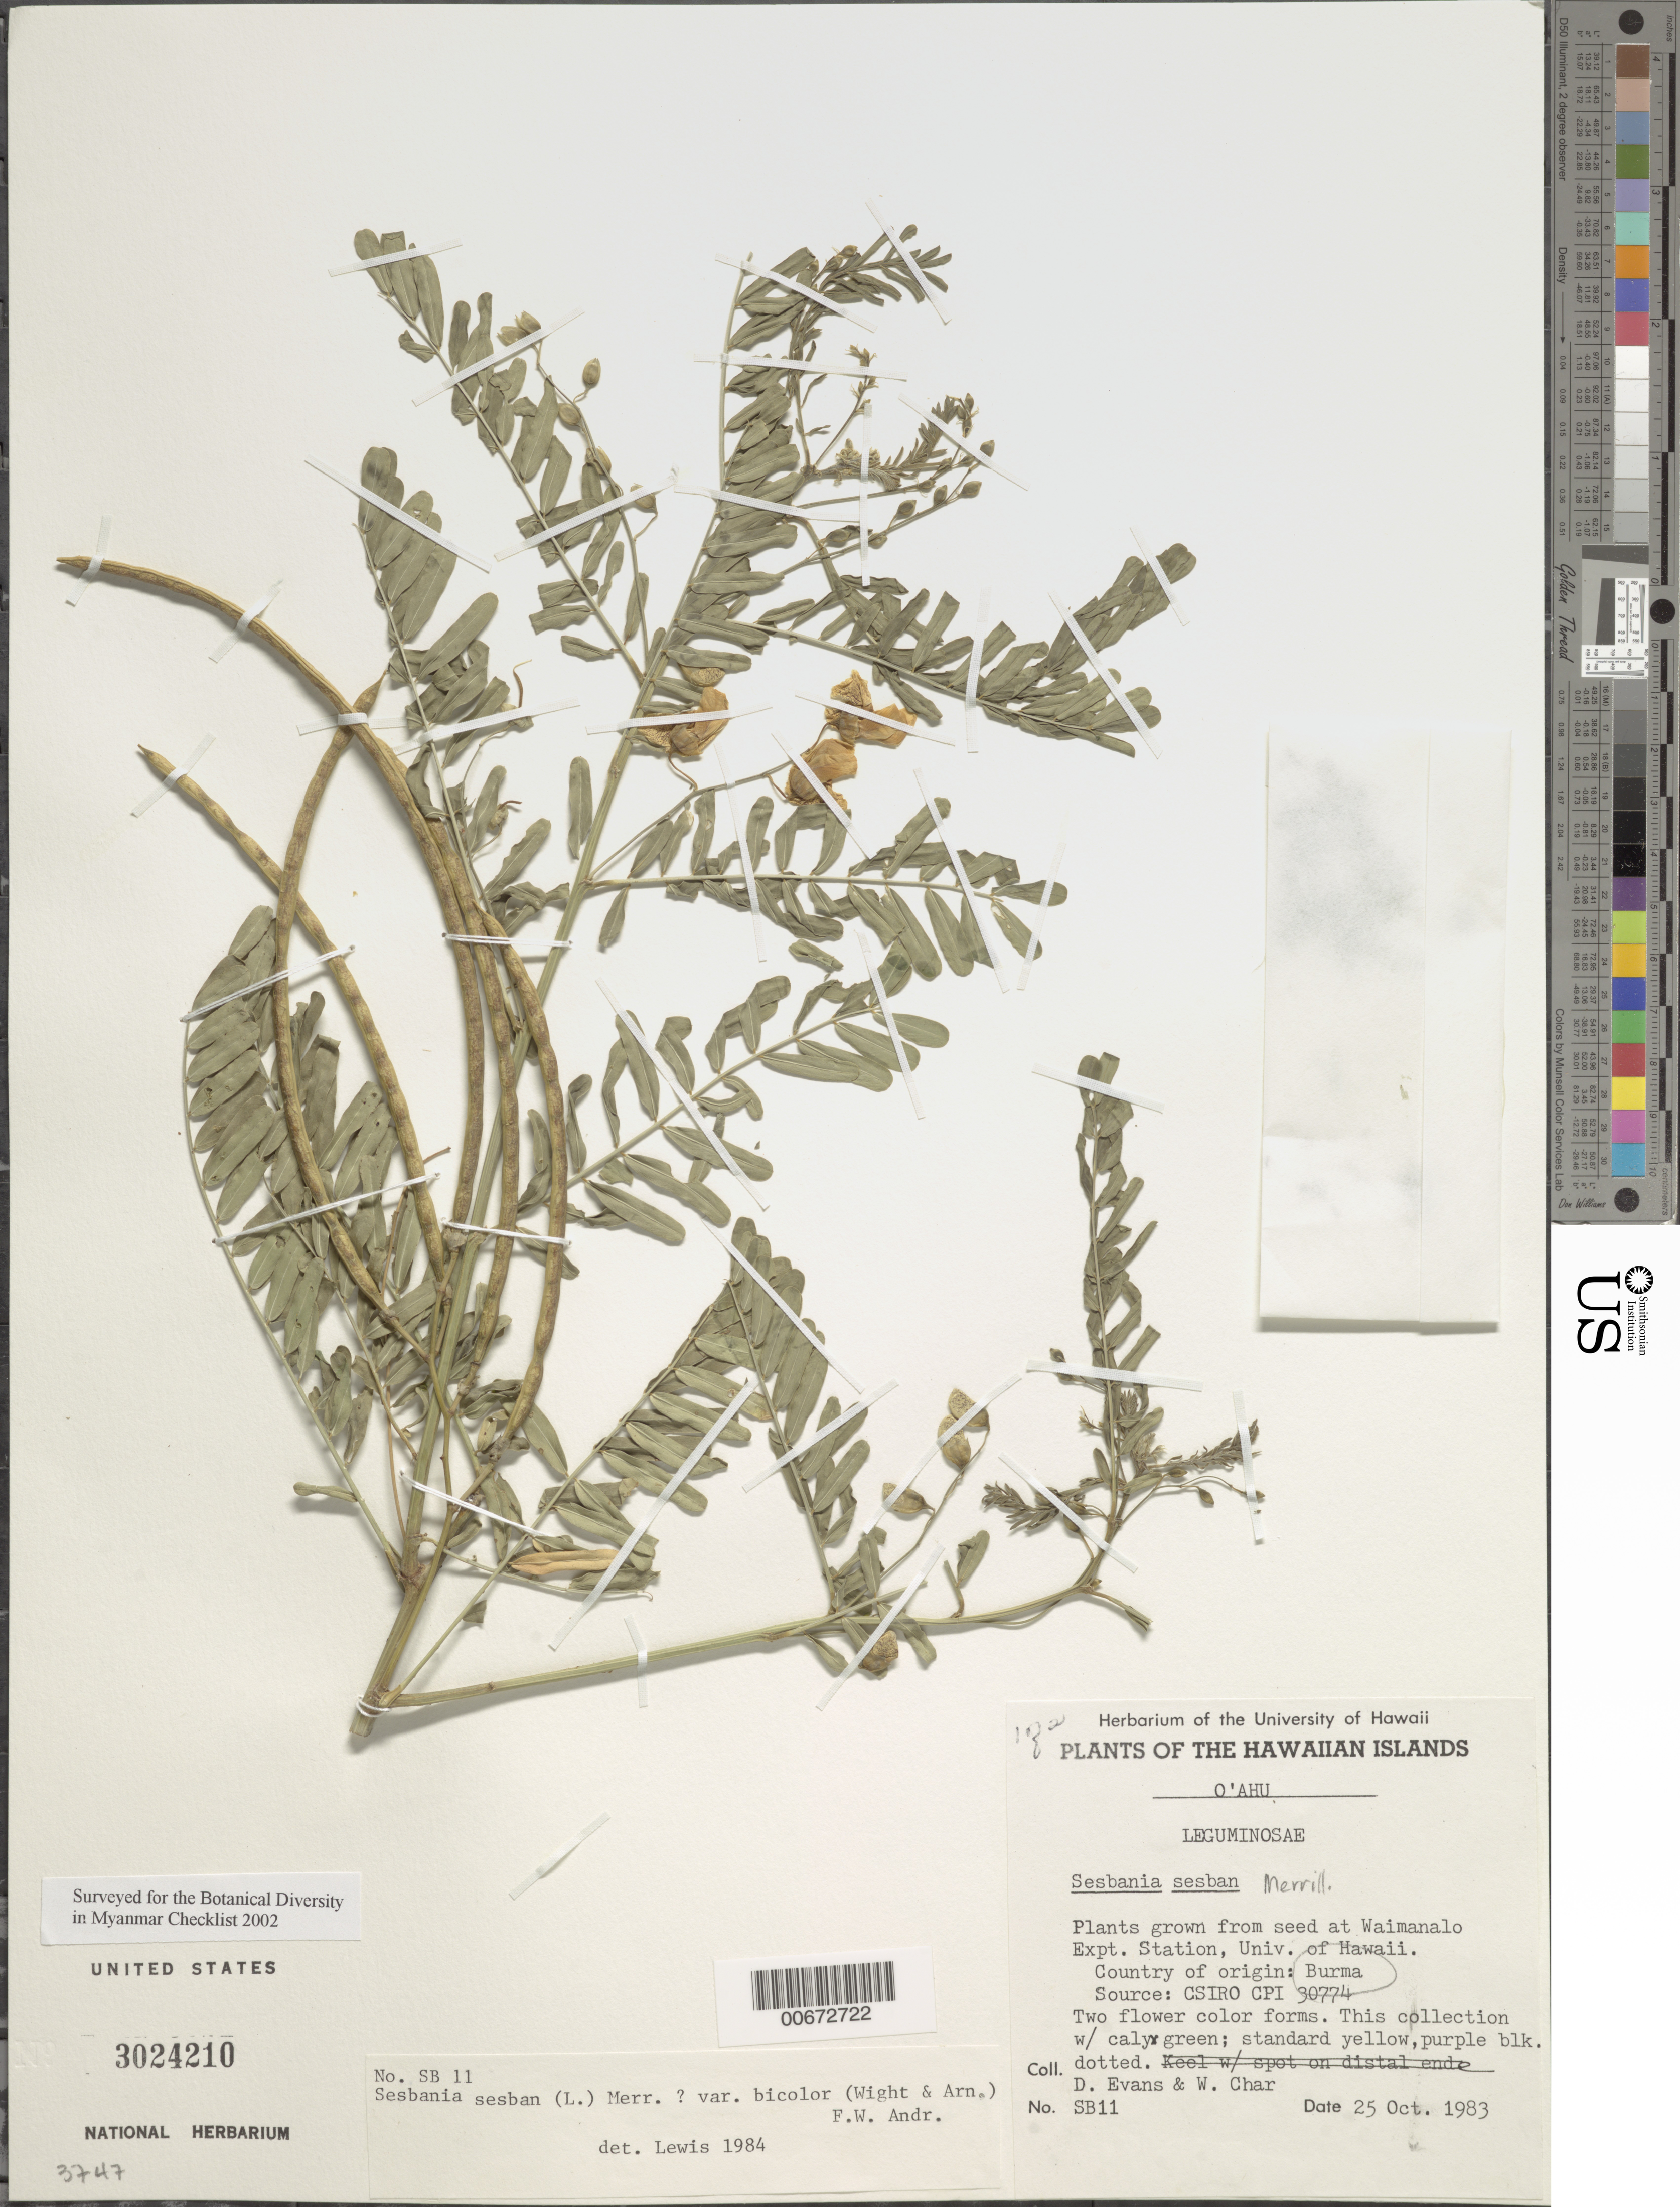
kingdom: Plantae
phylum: Tracheophyta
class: Magnoliopsida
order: Fabales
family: Fabaceae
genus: Sesbania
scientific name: Sesbania sesban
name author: (L.) Merr.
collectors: D. Evans & W. Char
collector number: SB 11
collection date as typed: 25 Oct 1983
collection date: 1983-10-25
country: Myanmar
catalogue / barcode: US 3024210